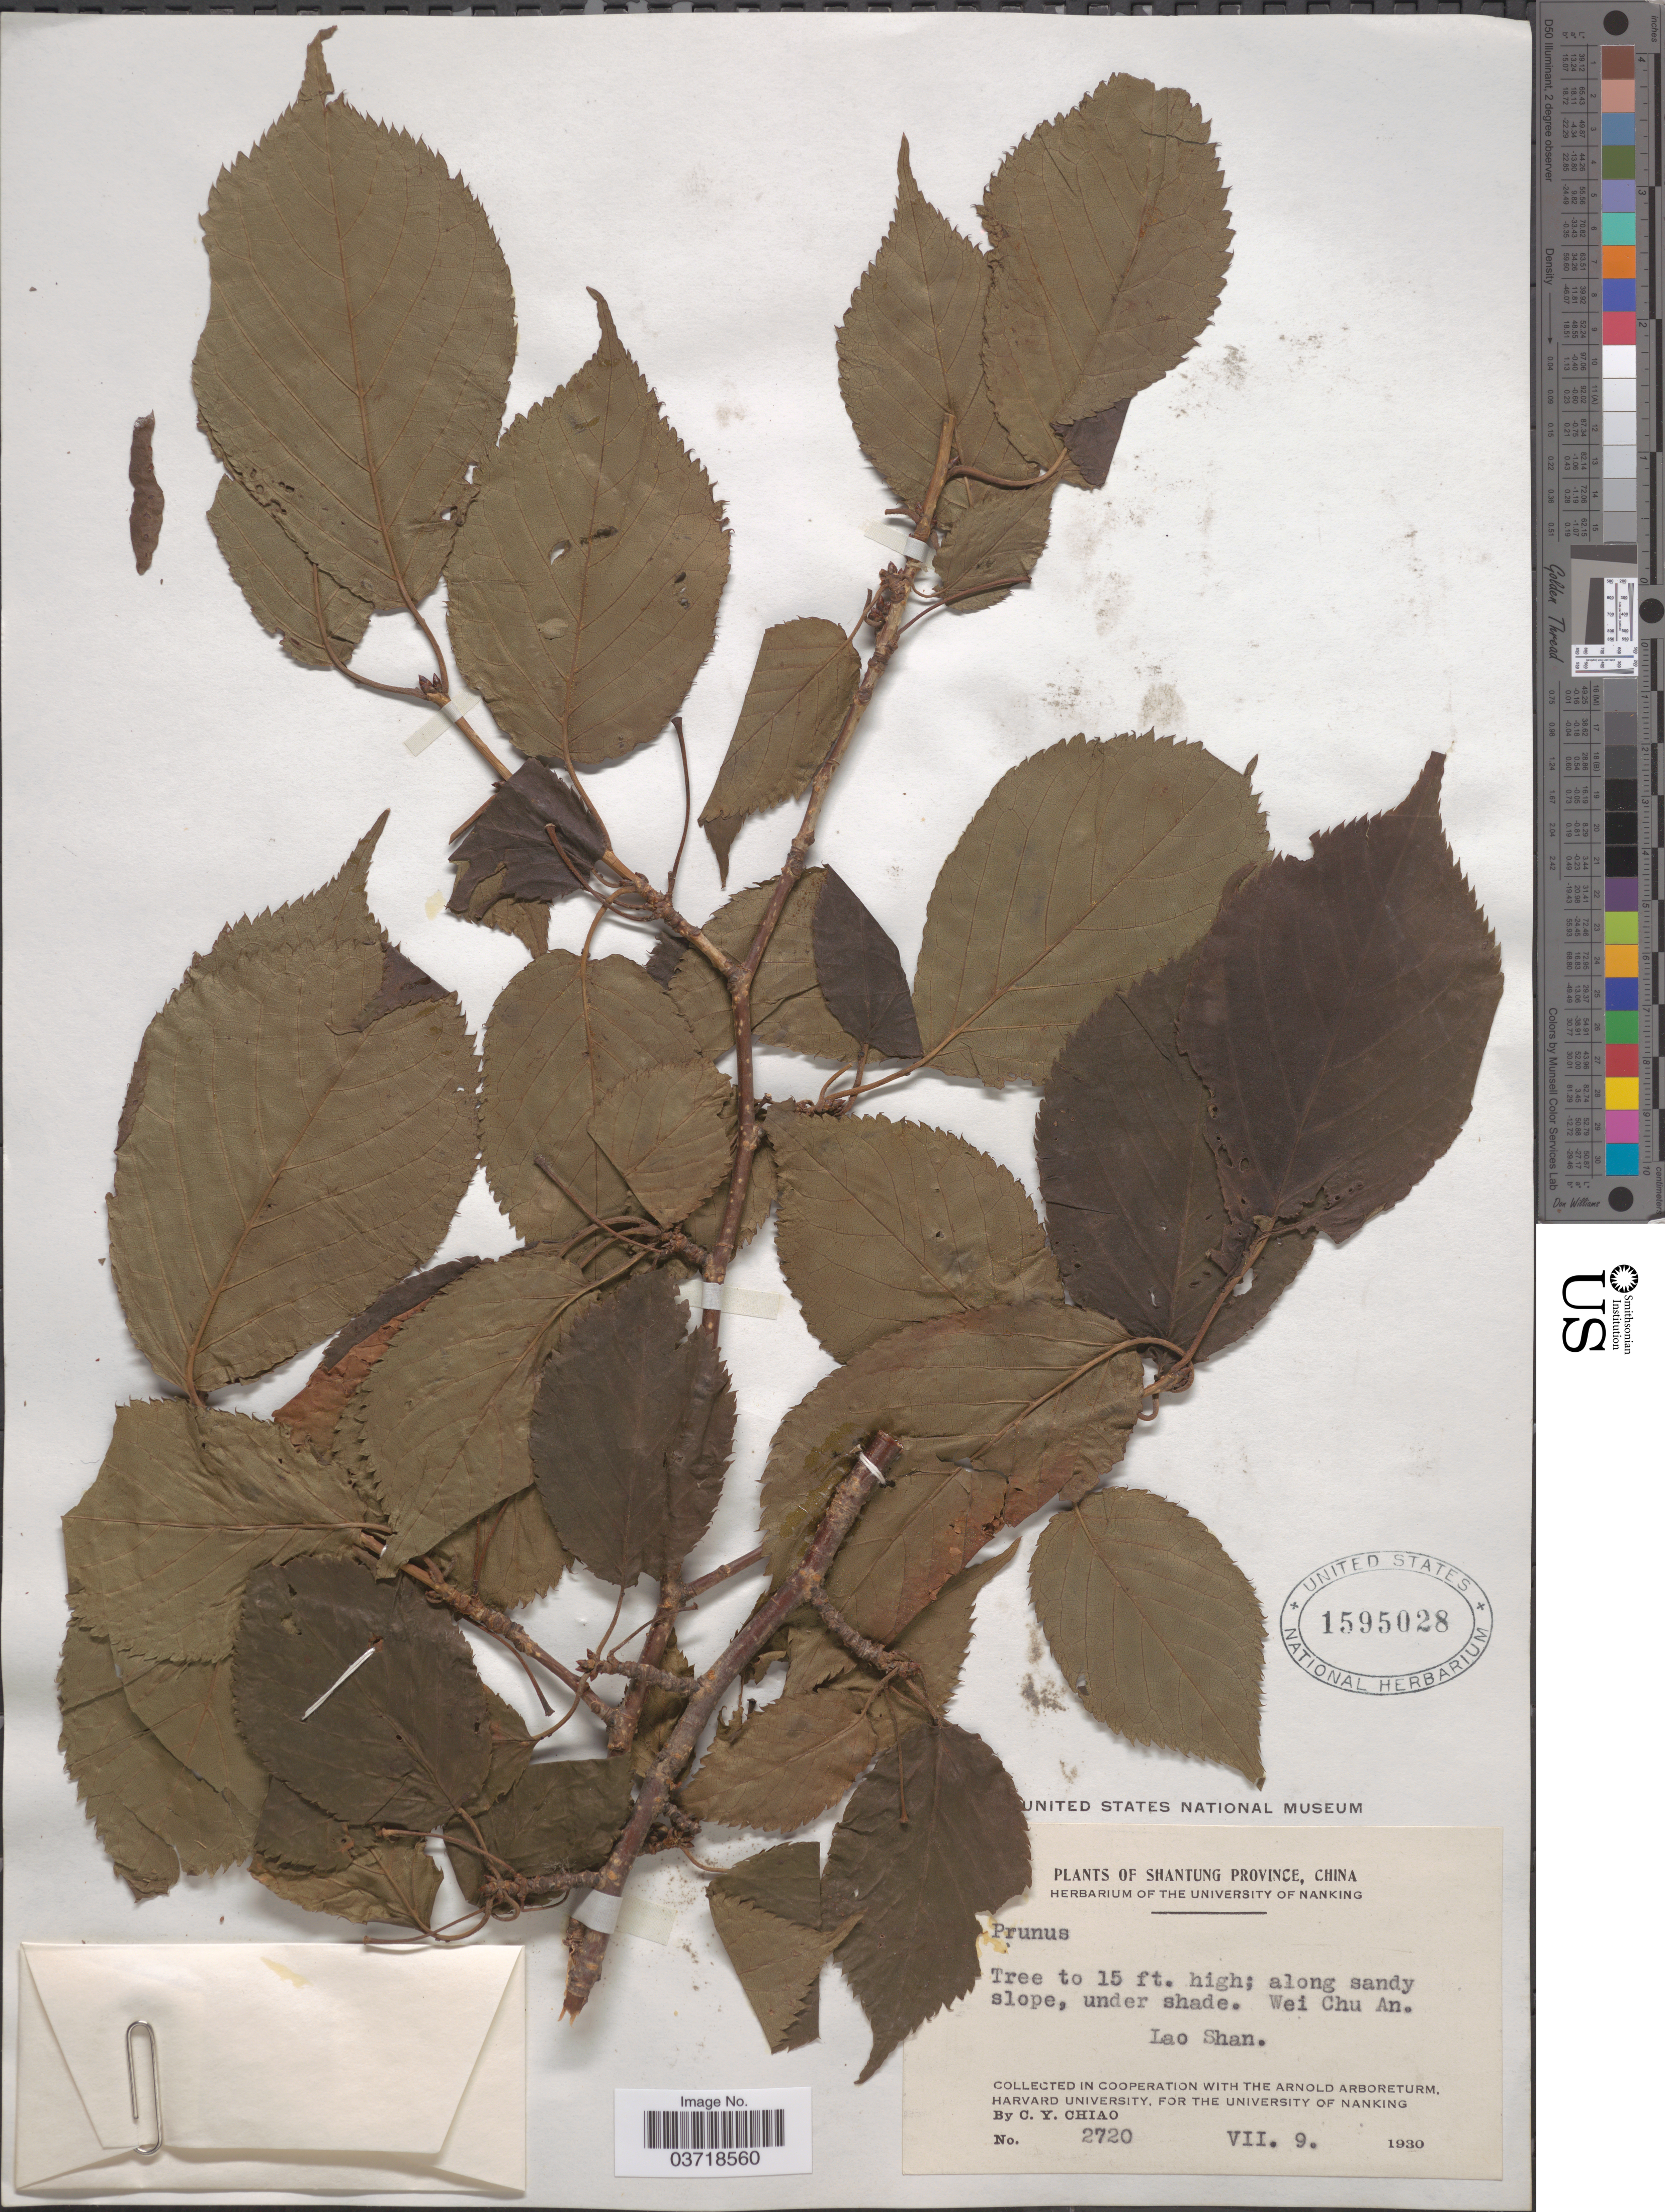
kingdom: Plantae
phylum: Tracheophyta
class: Magnoliopsida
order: Rosales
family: Rosaceae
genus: Prunus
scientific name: Prunus sp.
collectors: C. Y. Chiao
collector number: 2720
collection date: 1930-07-09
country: China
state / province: Shandong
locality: Shantung Province. Wei Chu An. Lao Shan.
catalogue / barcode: US 1595028